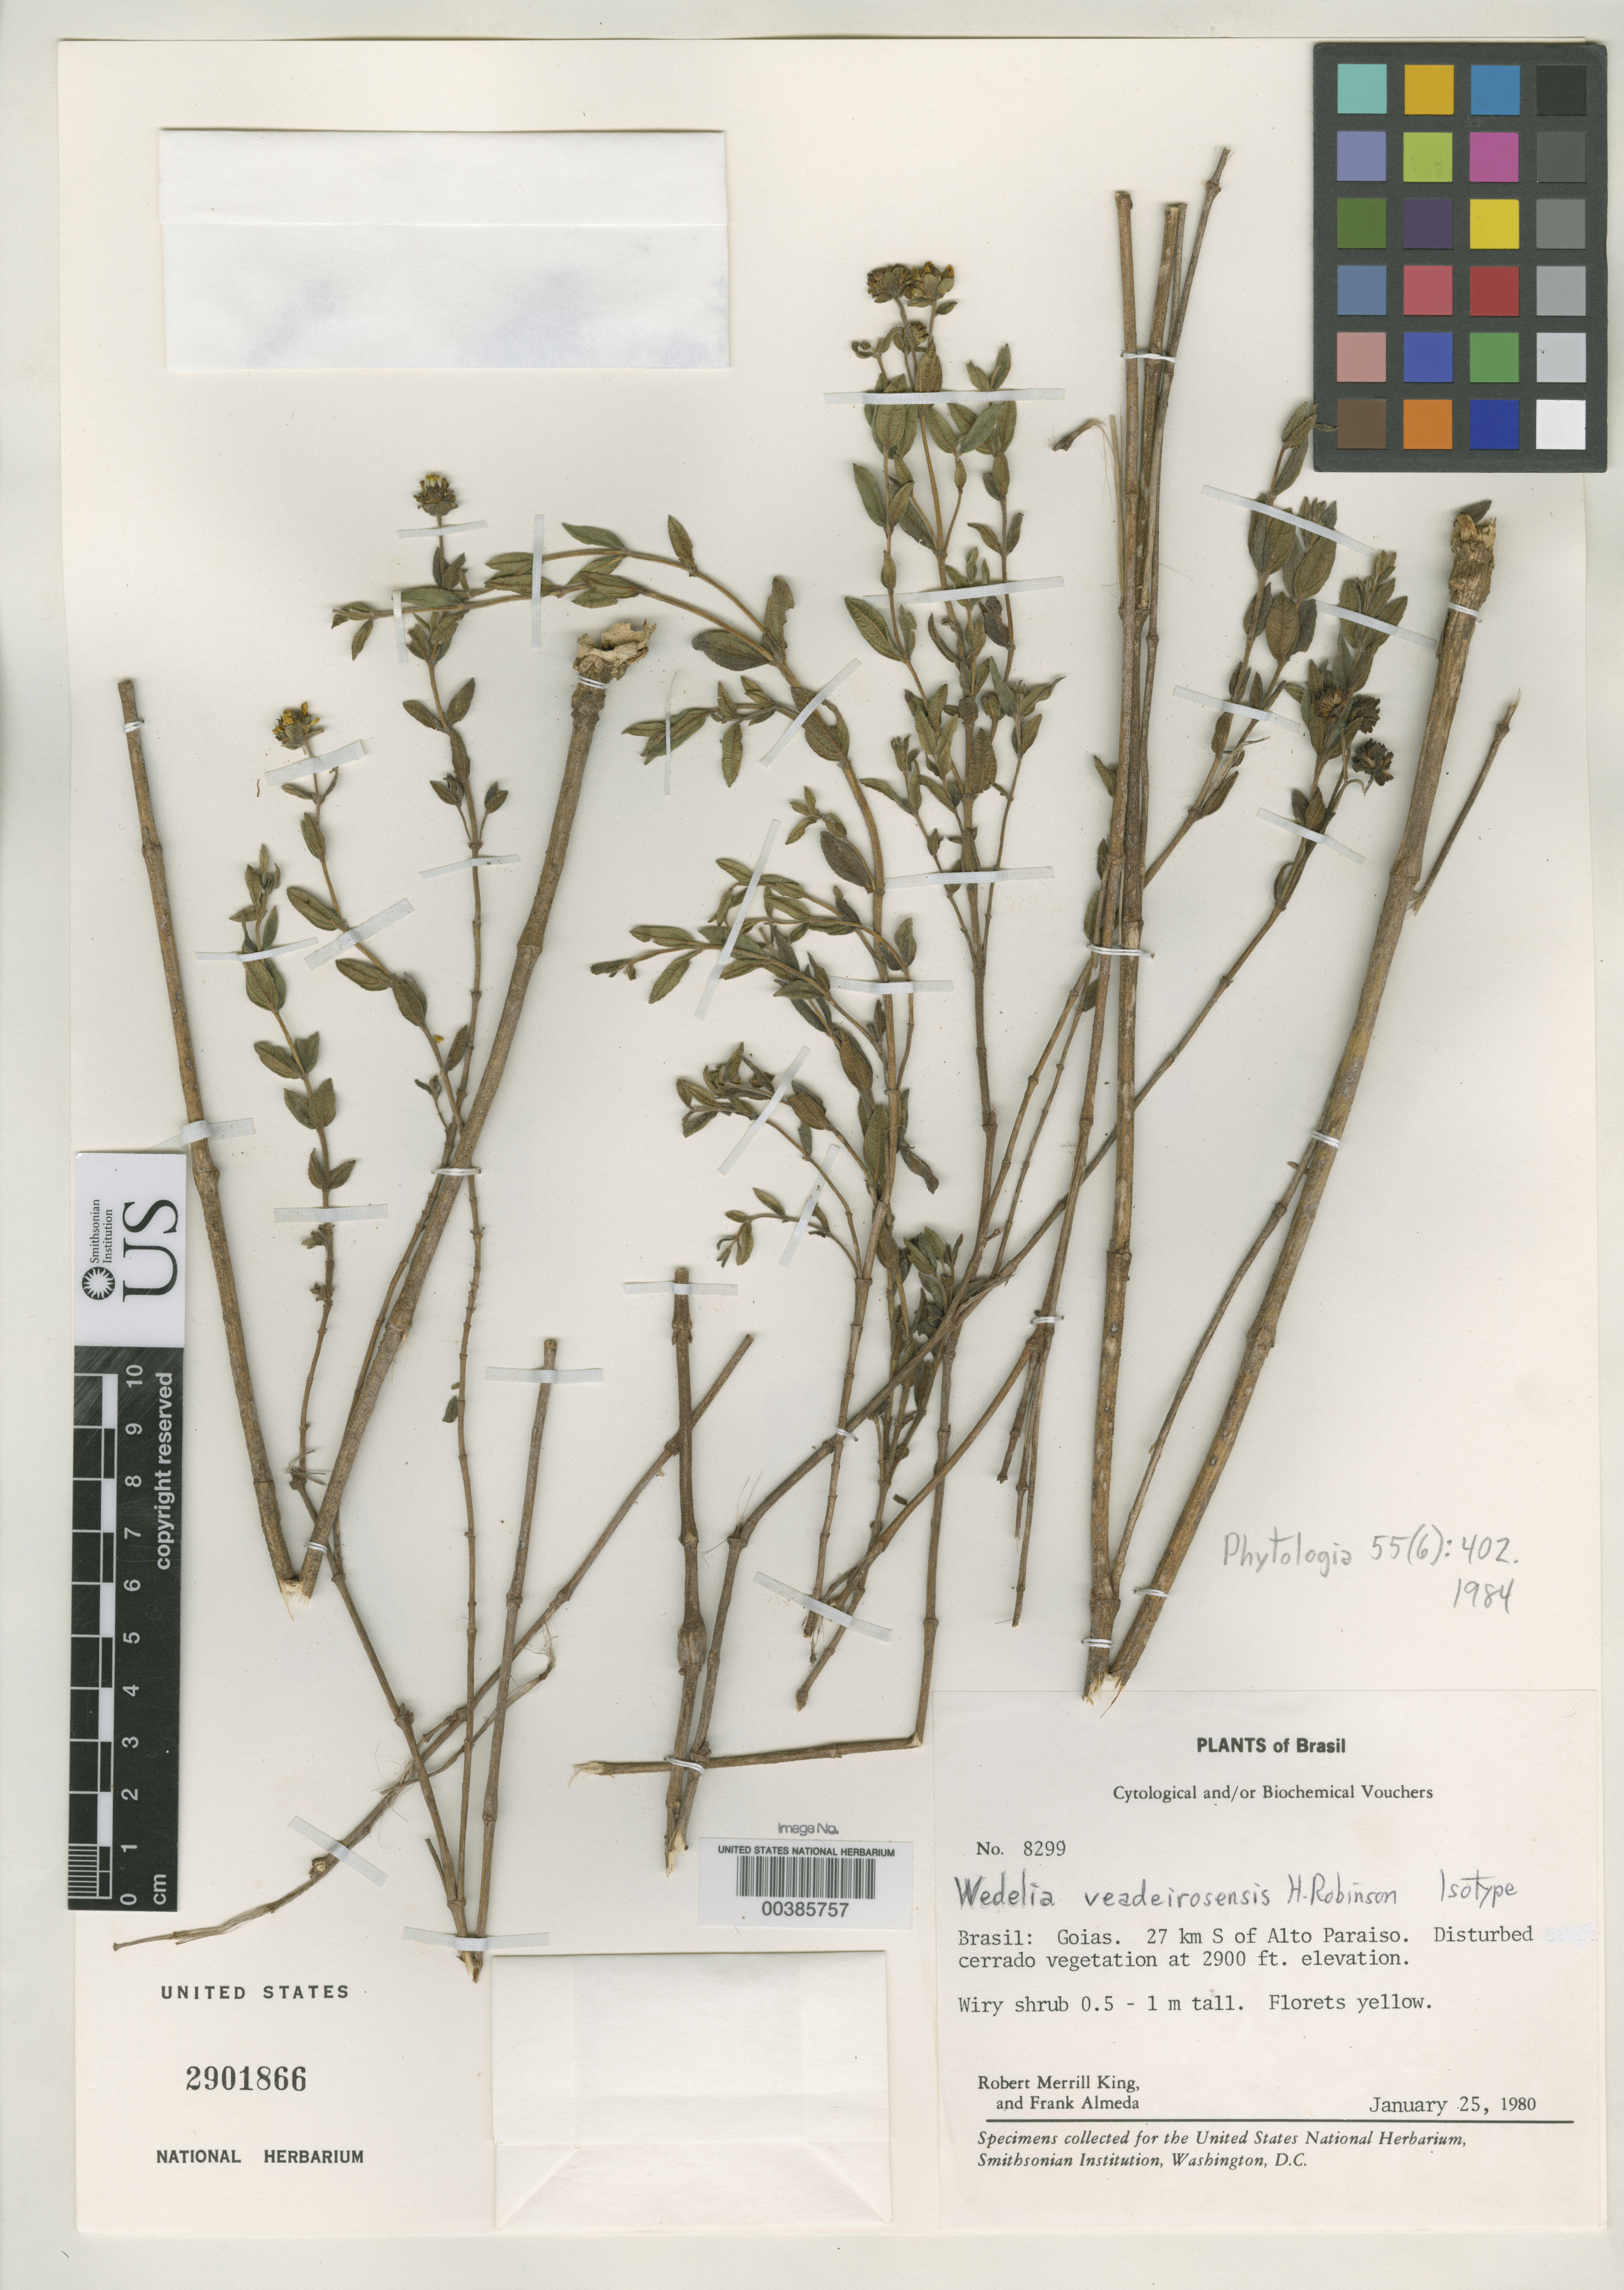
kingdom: Plantae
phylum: Tracheophyta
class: Magnoliopsida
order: Asterales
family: Asteraceae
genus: Wedelia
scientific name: Wedelia veadeirosensis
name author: H. Rob.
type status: Isotype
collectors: R. M. King & F. Almeda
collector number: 8299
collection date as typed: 25 Jan 1980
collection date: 1980-01-25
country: Brazil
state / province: Goiás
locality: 27 km S of Alto Paraiso.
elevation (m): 884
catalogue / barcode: US 2901866